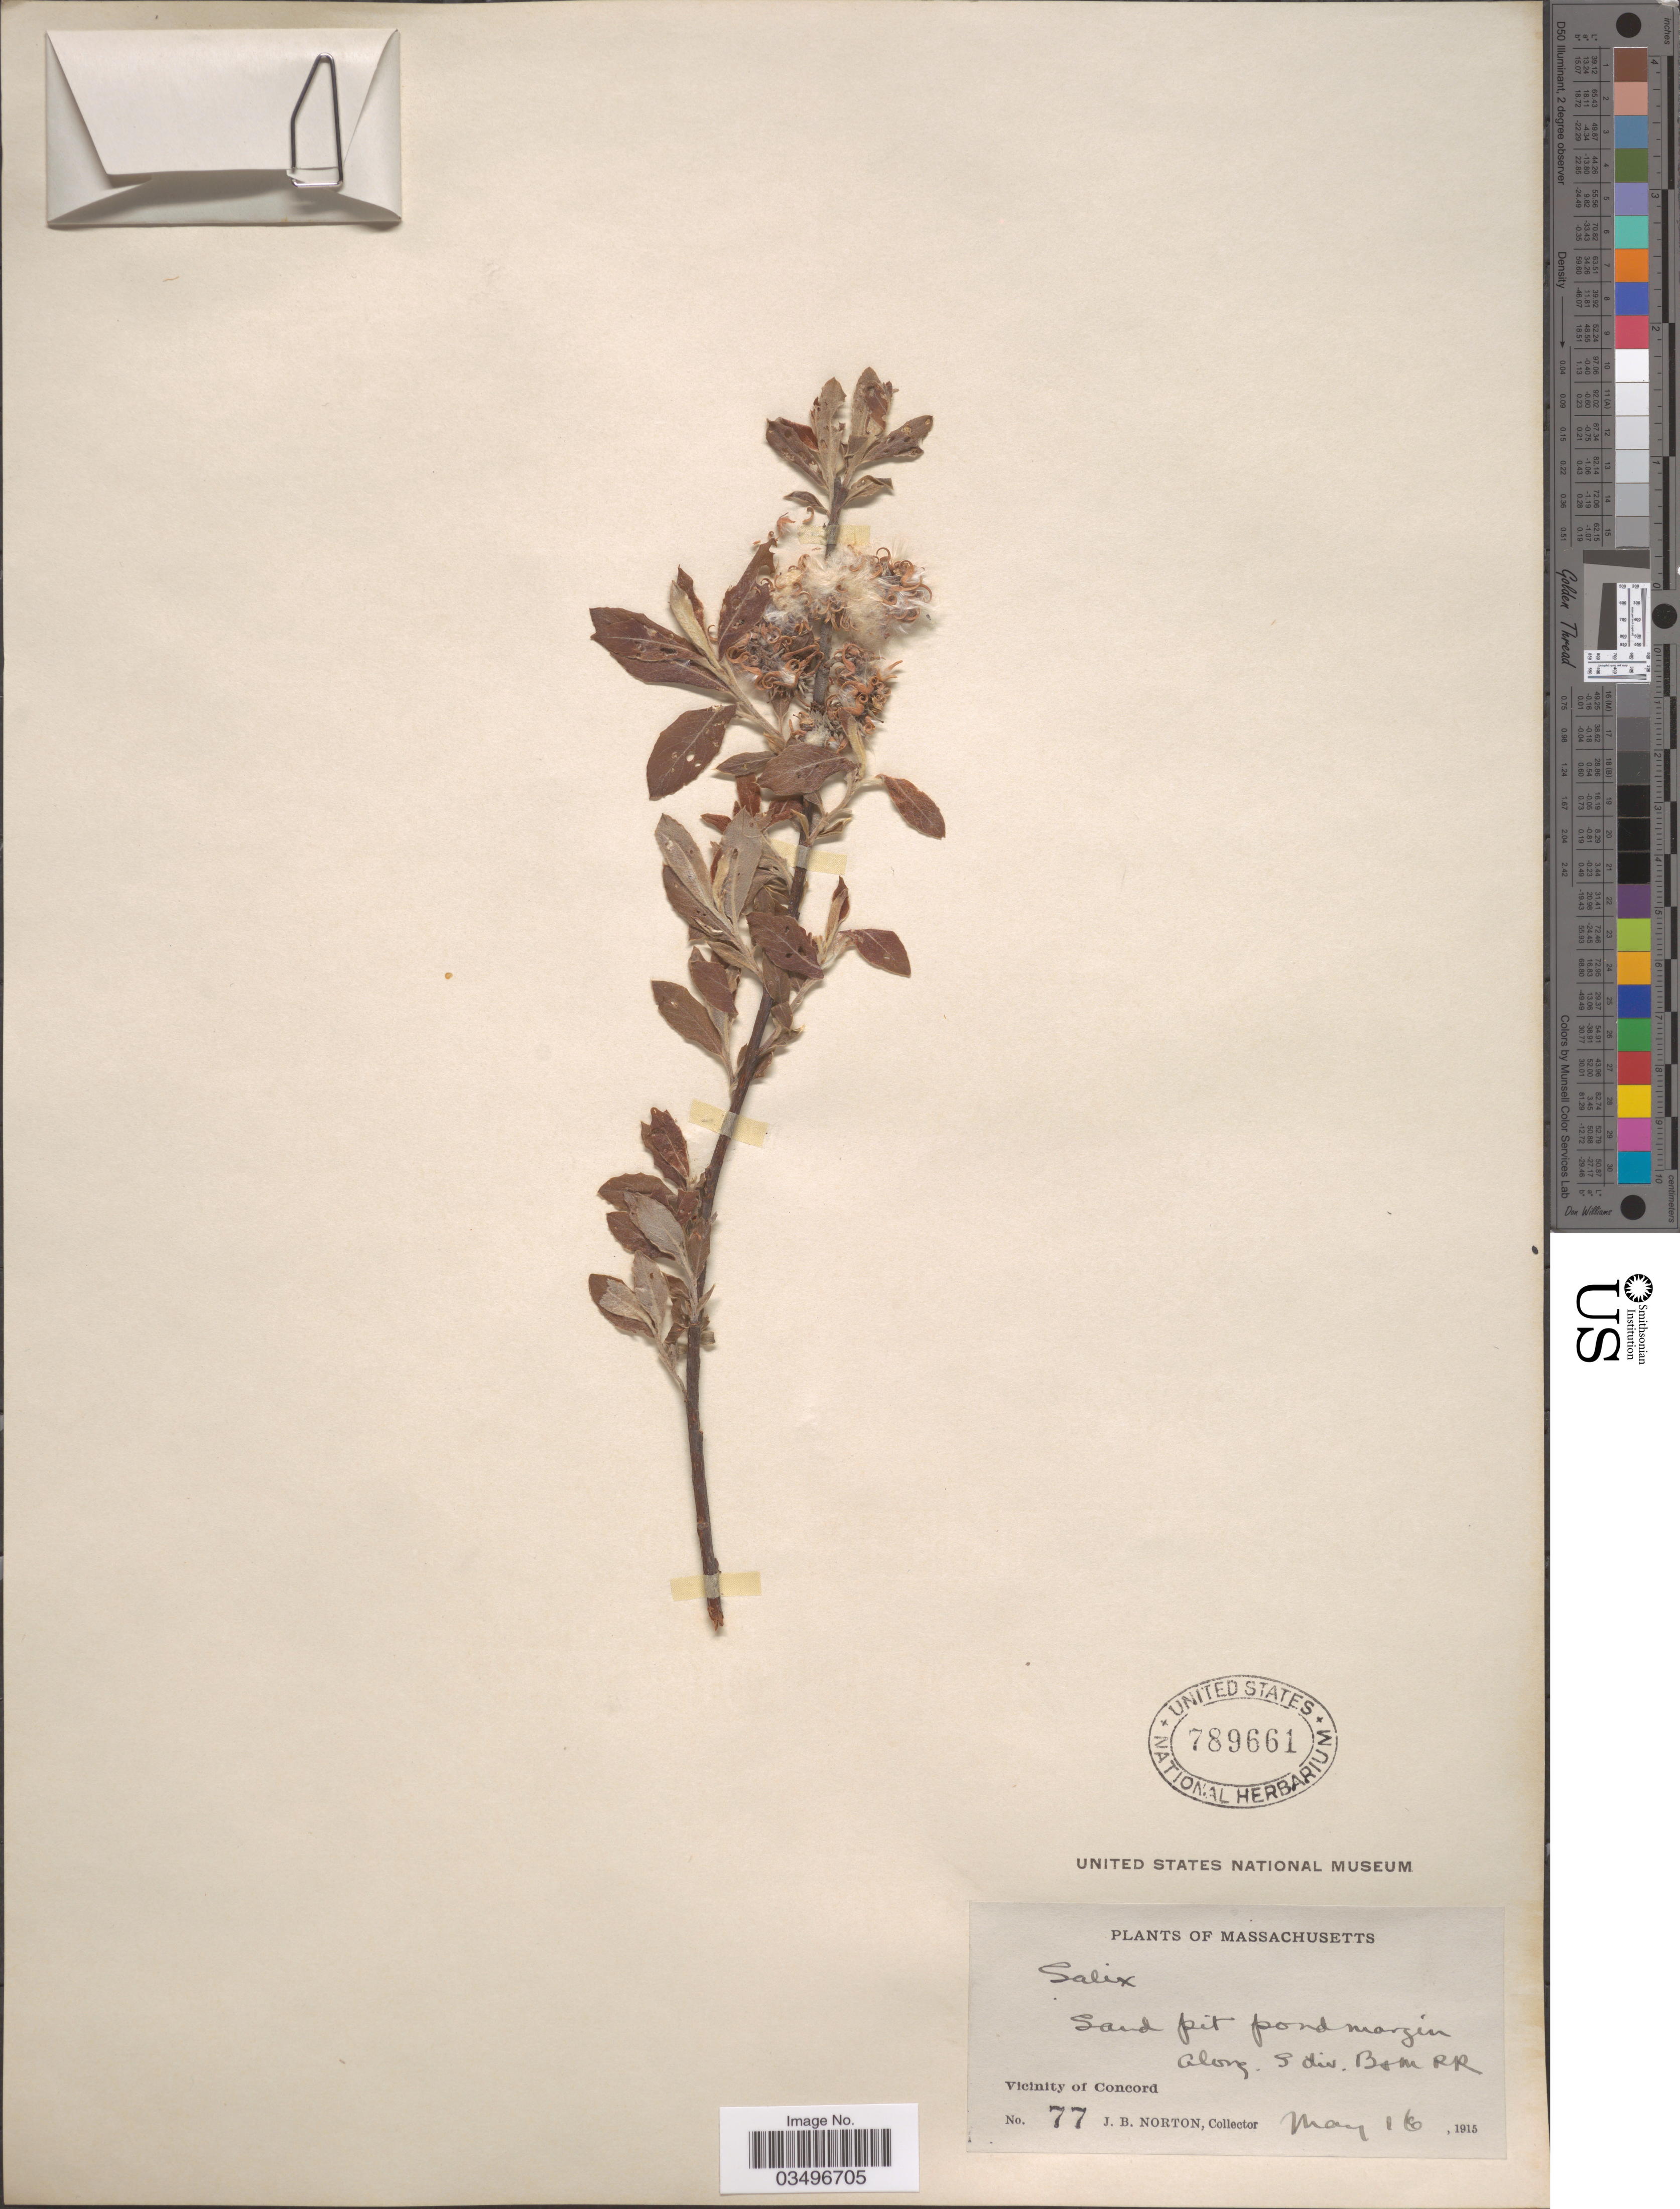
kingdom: Plantae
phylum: Tracheophyta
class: Magnoliopsida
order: Malpighiales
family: Salicaceae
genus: Salix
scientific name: Salix discolor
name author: Muhl.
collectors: J. B. Norton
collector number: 77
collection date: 1915-05-16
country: United States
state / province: Massachusetts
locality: Sand pit pond margin along S. div. B + M RR. Vicinity of Concord.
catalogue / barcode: US 789661